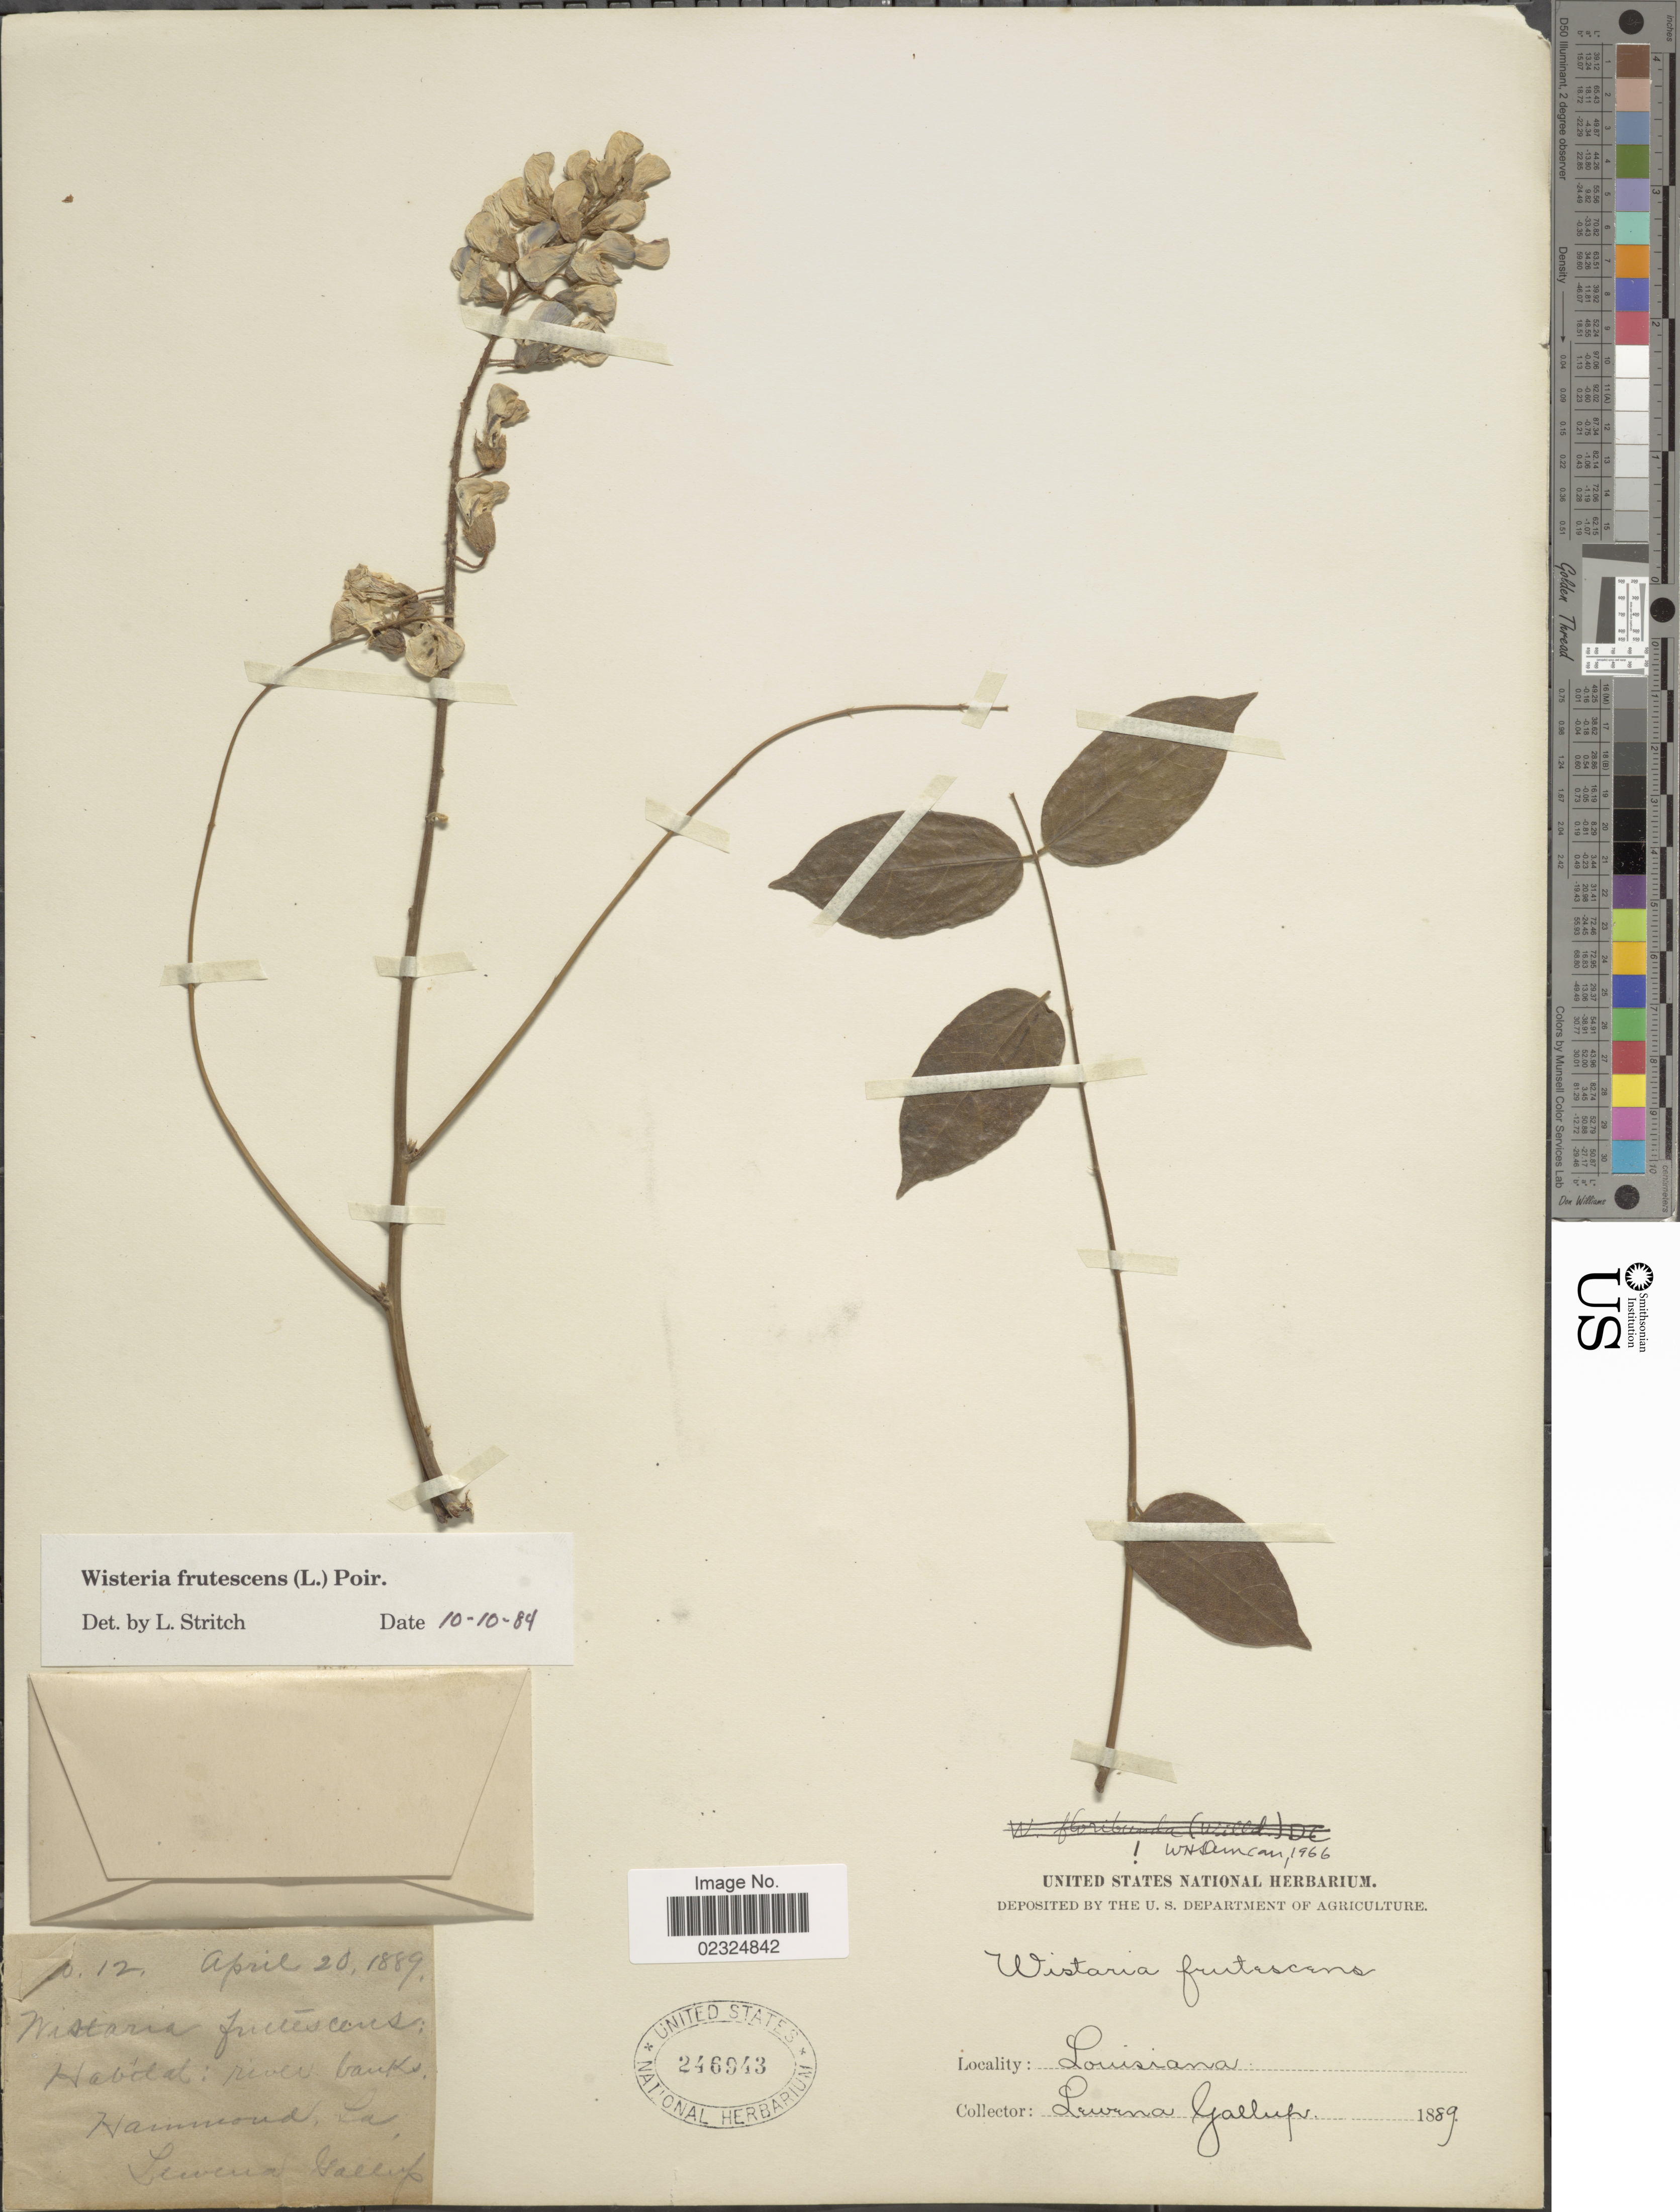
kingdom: Plantae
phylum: Tracheophyta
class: Magnoliopsida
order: Fabales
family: Fabaceae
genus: Wisteria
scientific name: Wisteria frutescens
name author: (L.) Poir.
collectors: L. Gallup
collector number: p.12*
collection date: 1889-04-20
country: United States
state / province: Louisiana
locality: Hammond, river bank.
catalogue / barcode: US 246943